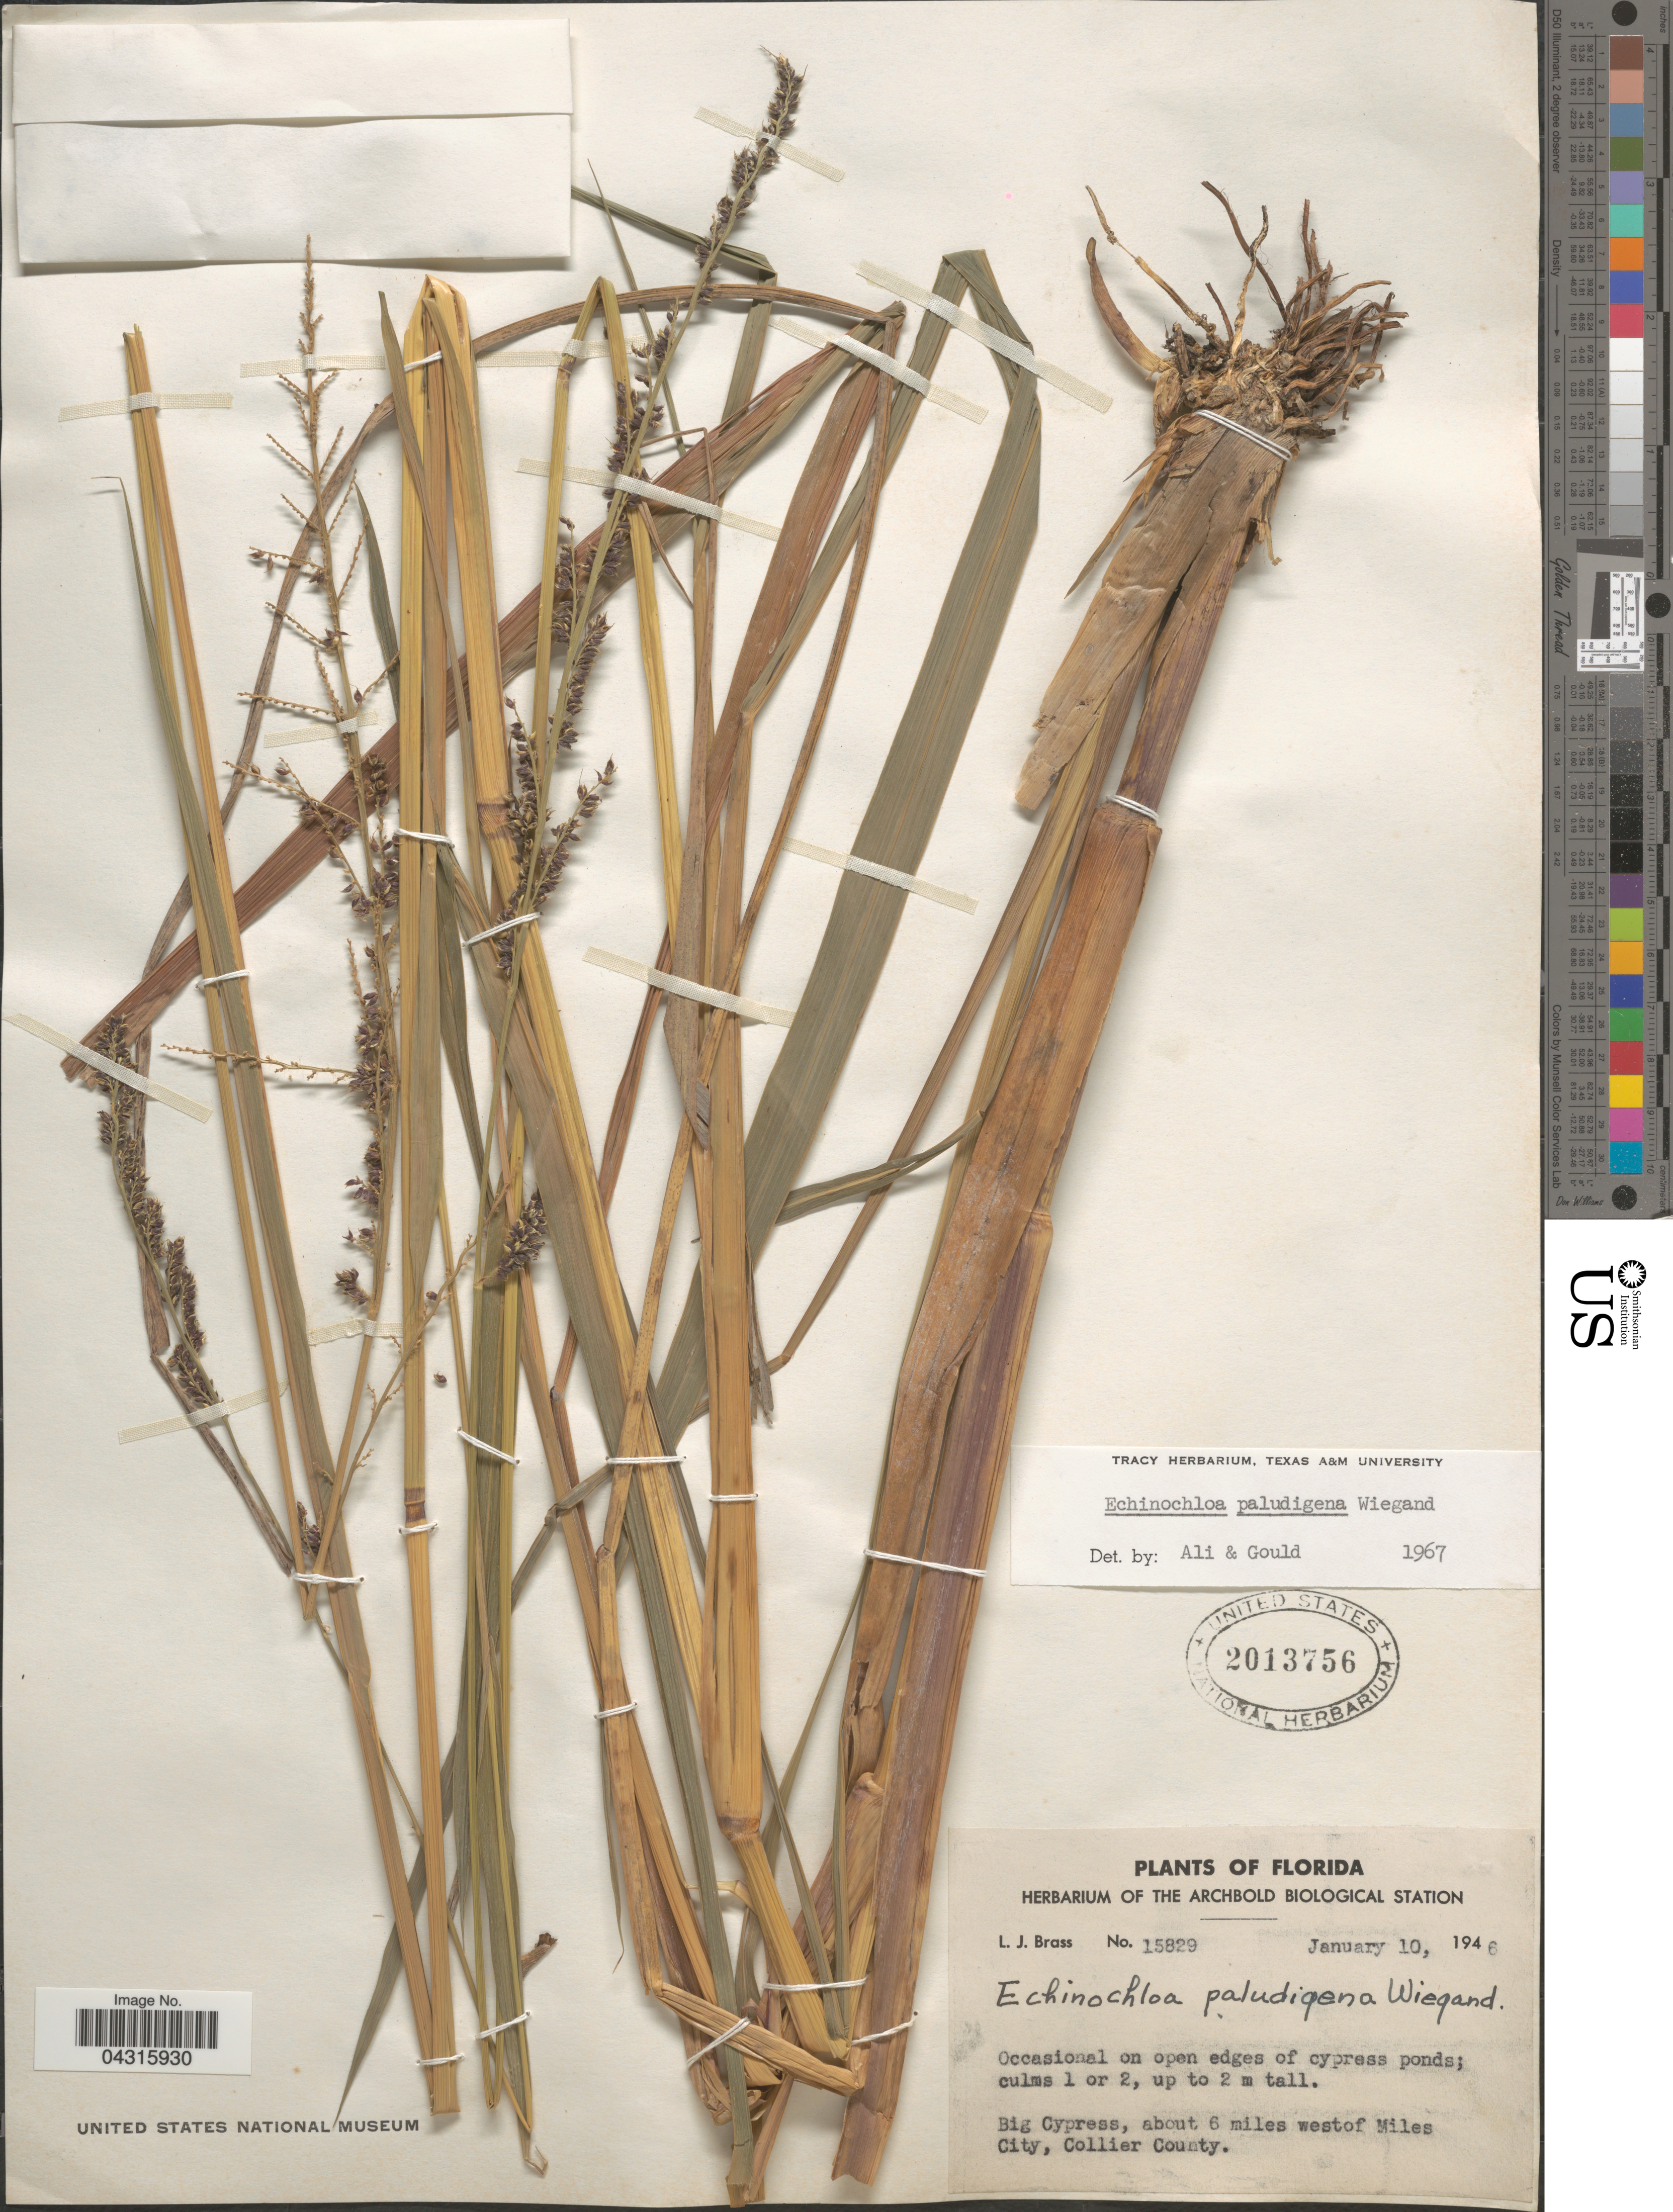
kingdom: Plantae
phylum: Tracheophyta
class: Liliopsida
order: Poales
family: Poaceae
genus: Echinochloa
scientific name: Echinochloa paludigena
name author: Wiegand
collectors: L. J. Brass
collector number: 15829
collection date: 1946-01-10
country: United States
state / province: Florida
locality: Occasional on open edges of cypress ponds. Big Cypress, about 6 miles west of Miles City, Collier County.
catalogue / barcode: US 2013756